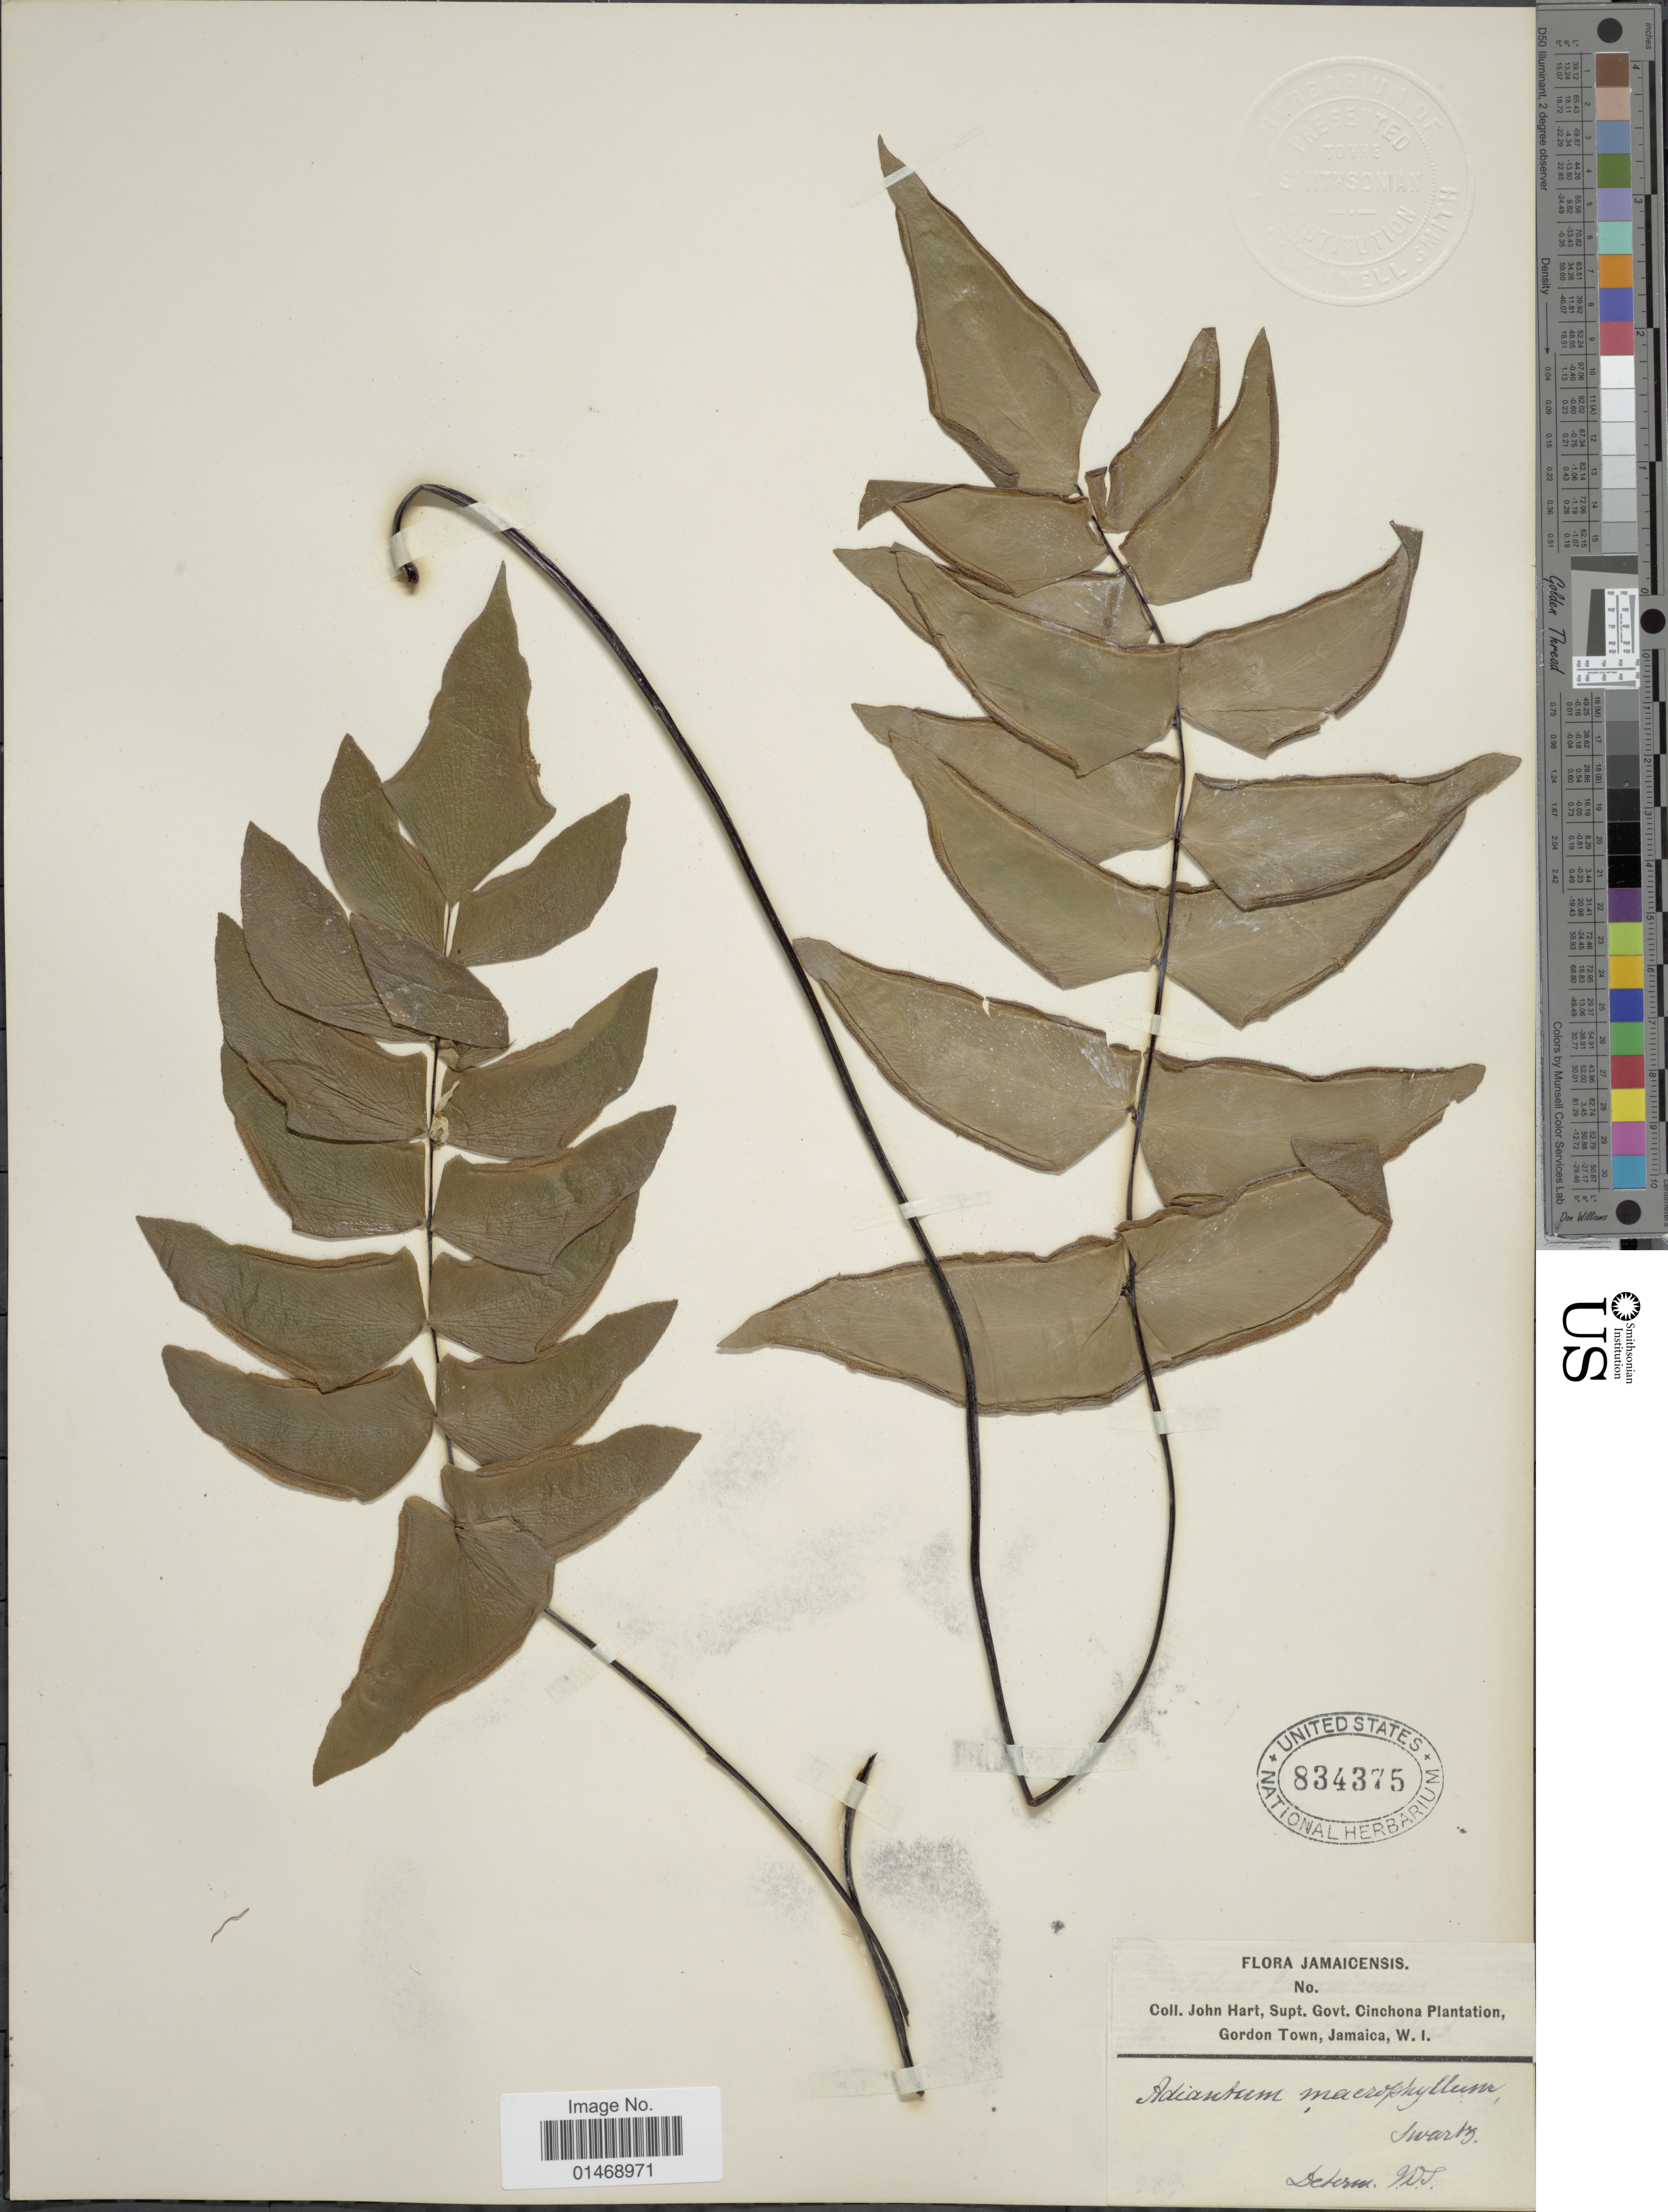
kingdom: Plantae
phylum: Tracheophyta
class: Polypodiopsida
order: Polypodiales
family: Pteridaceae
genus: Adiantum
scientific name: Adiantum macrophyllum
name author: Sw.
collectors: J. H. Hart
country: Jamaica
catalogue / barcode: US 834375